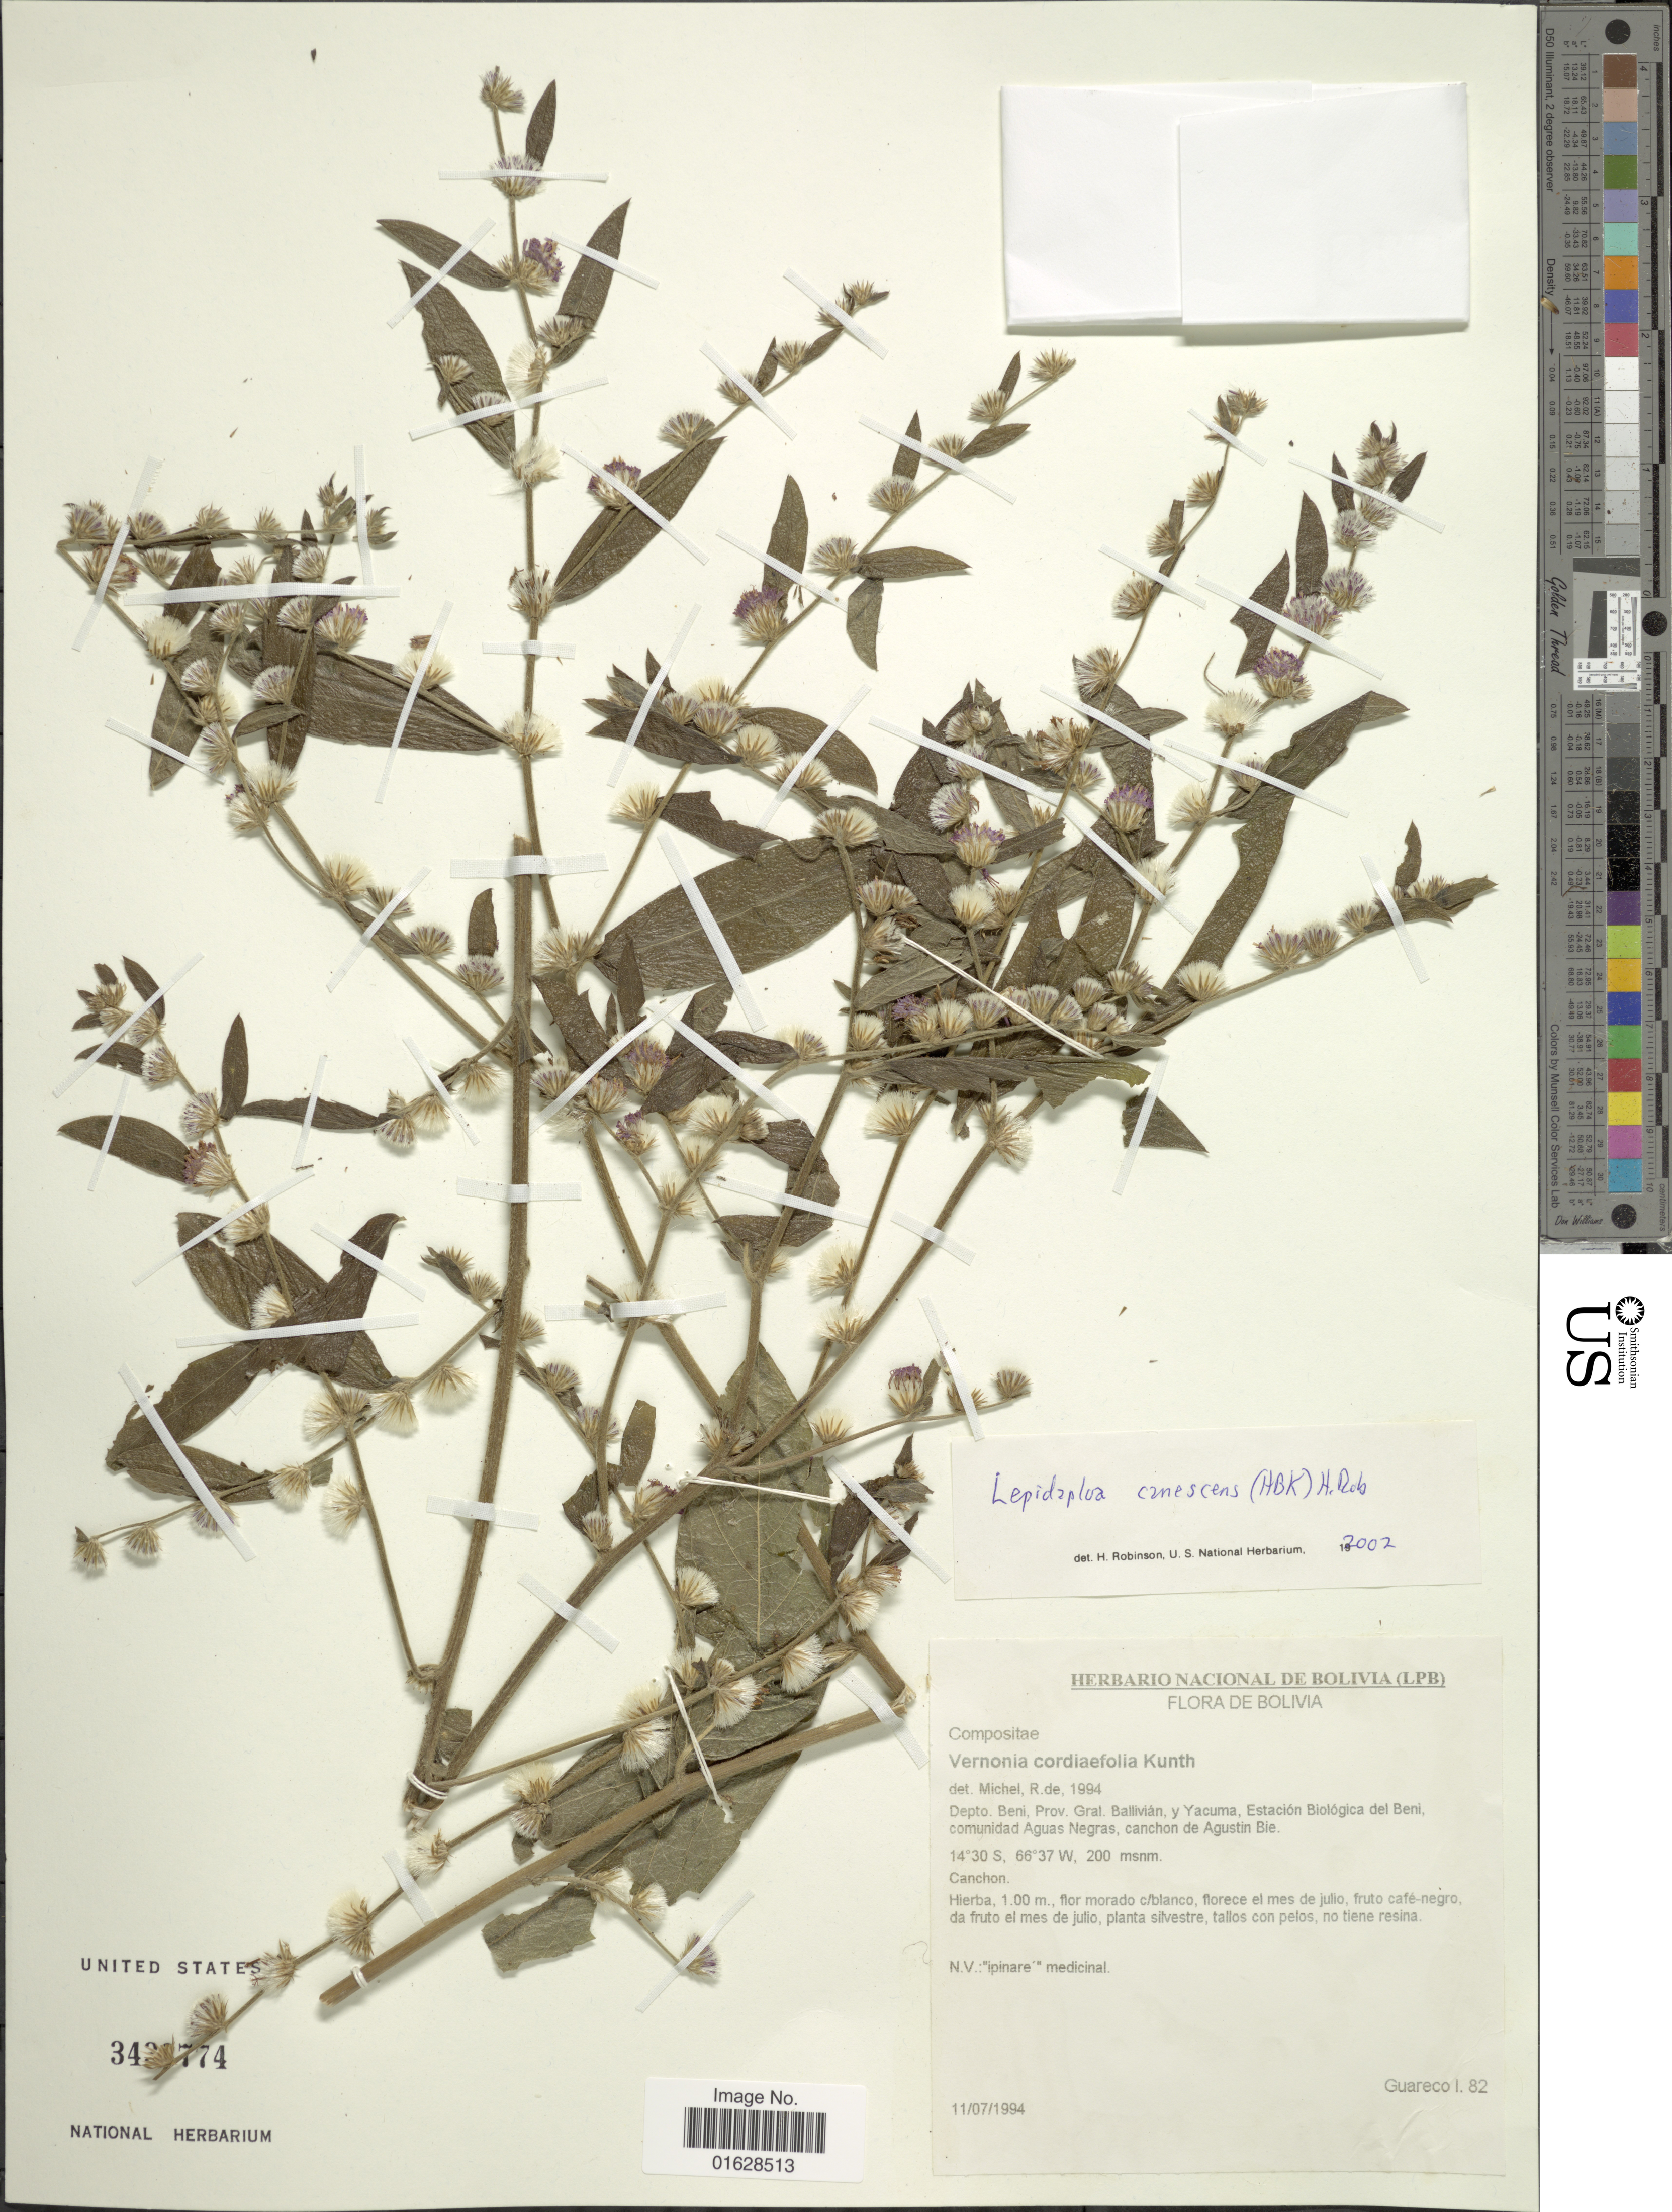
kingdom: Plantae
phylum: Tracheophyta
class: Magnoliopsida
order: Asterales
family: Asteraceae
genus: Lepidaploa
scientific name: Lepidaploa canescens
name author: (Kunth) H. Rob.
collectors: I. Guareco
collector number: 82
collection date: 1994-07-11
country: Bolivia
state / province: Beni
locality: Bolivia. Depto. Beni, Prov. Gral. Ballivian, y Yacuma, Estacion Biologica del Beni comunidad Aguas Negras, canchon de Agustin Bie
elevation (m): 200